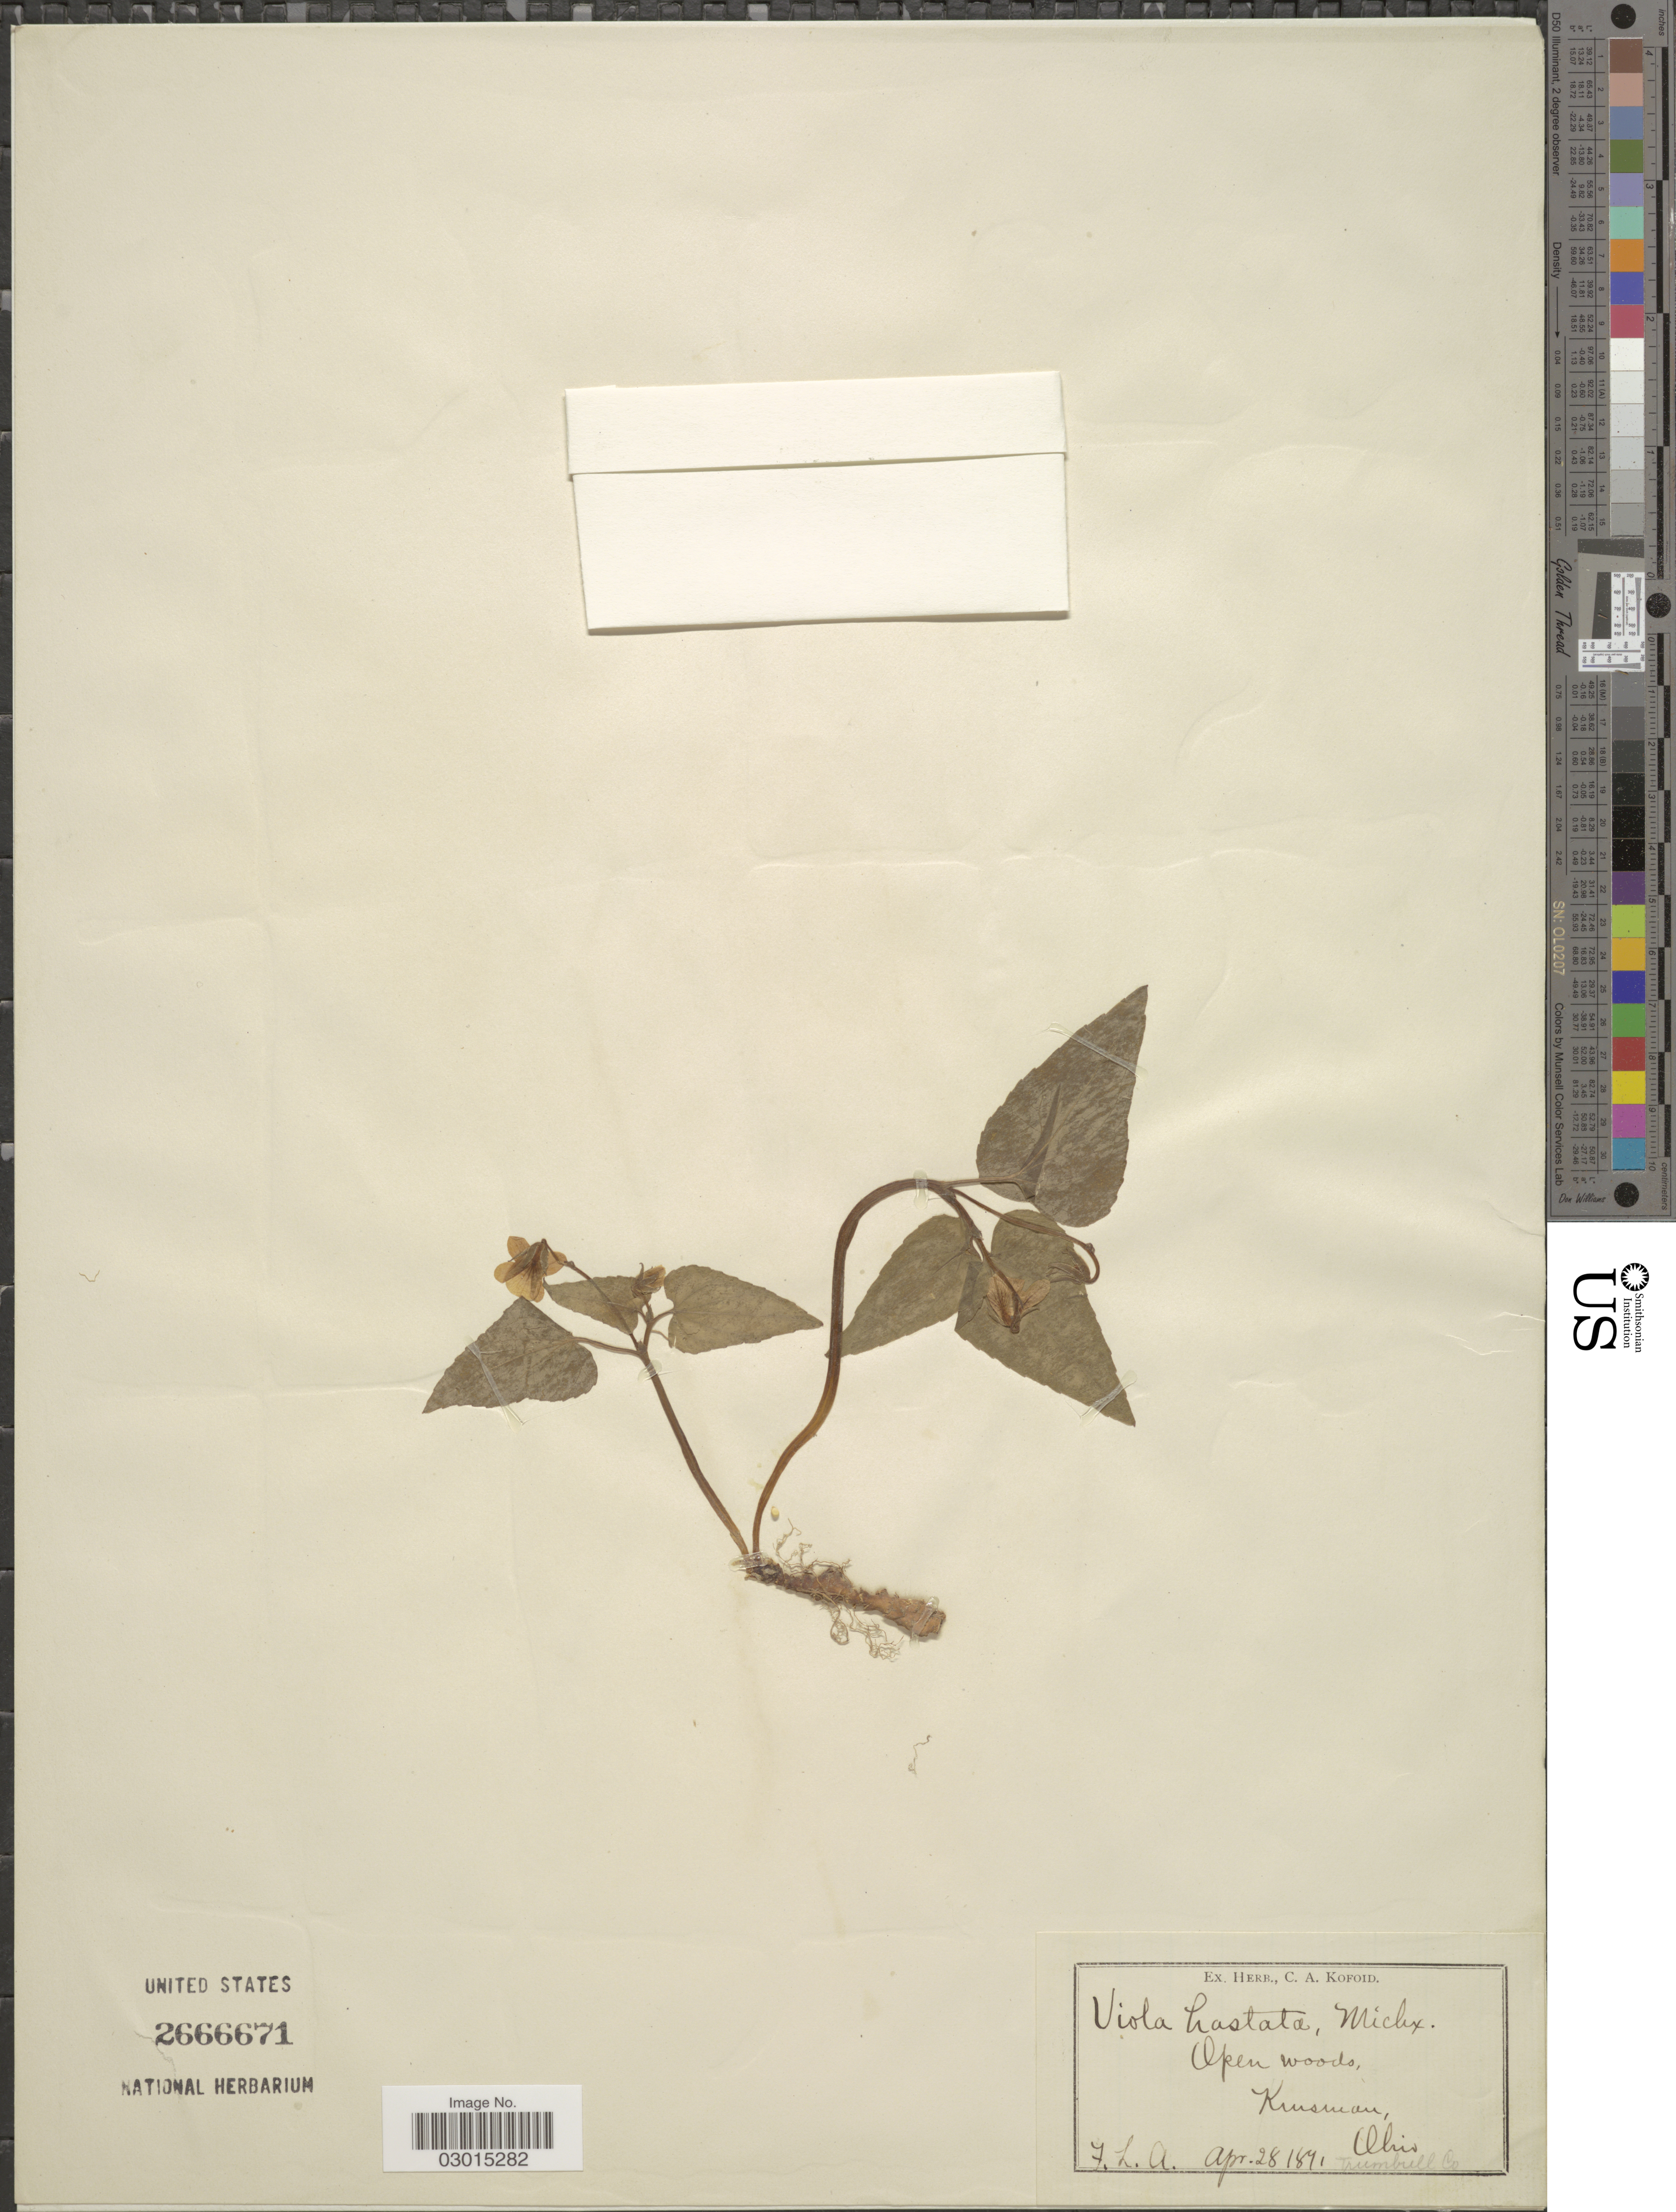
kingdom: Plantae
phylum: Tracheophyta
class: Magnoliopsida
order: Malpighiales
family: Violaceae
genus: Viola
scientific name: Viola hastata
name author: Michx.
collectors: F. L. A.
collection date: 1891-04-28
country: United States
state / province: Ohio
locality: Open woods, Krusman, Trumbull Co.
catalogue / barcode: US 2666671